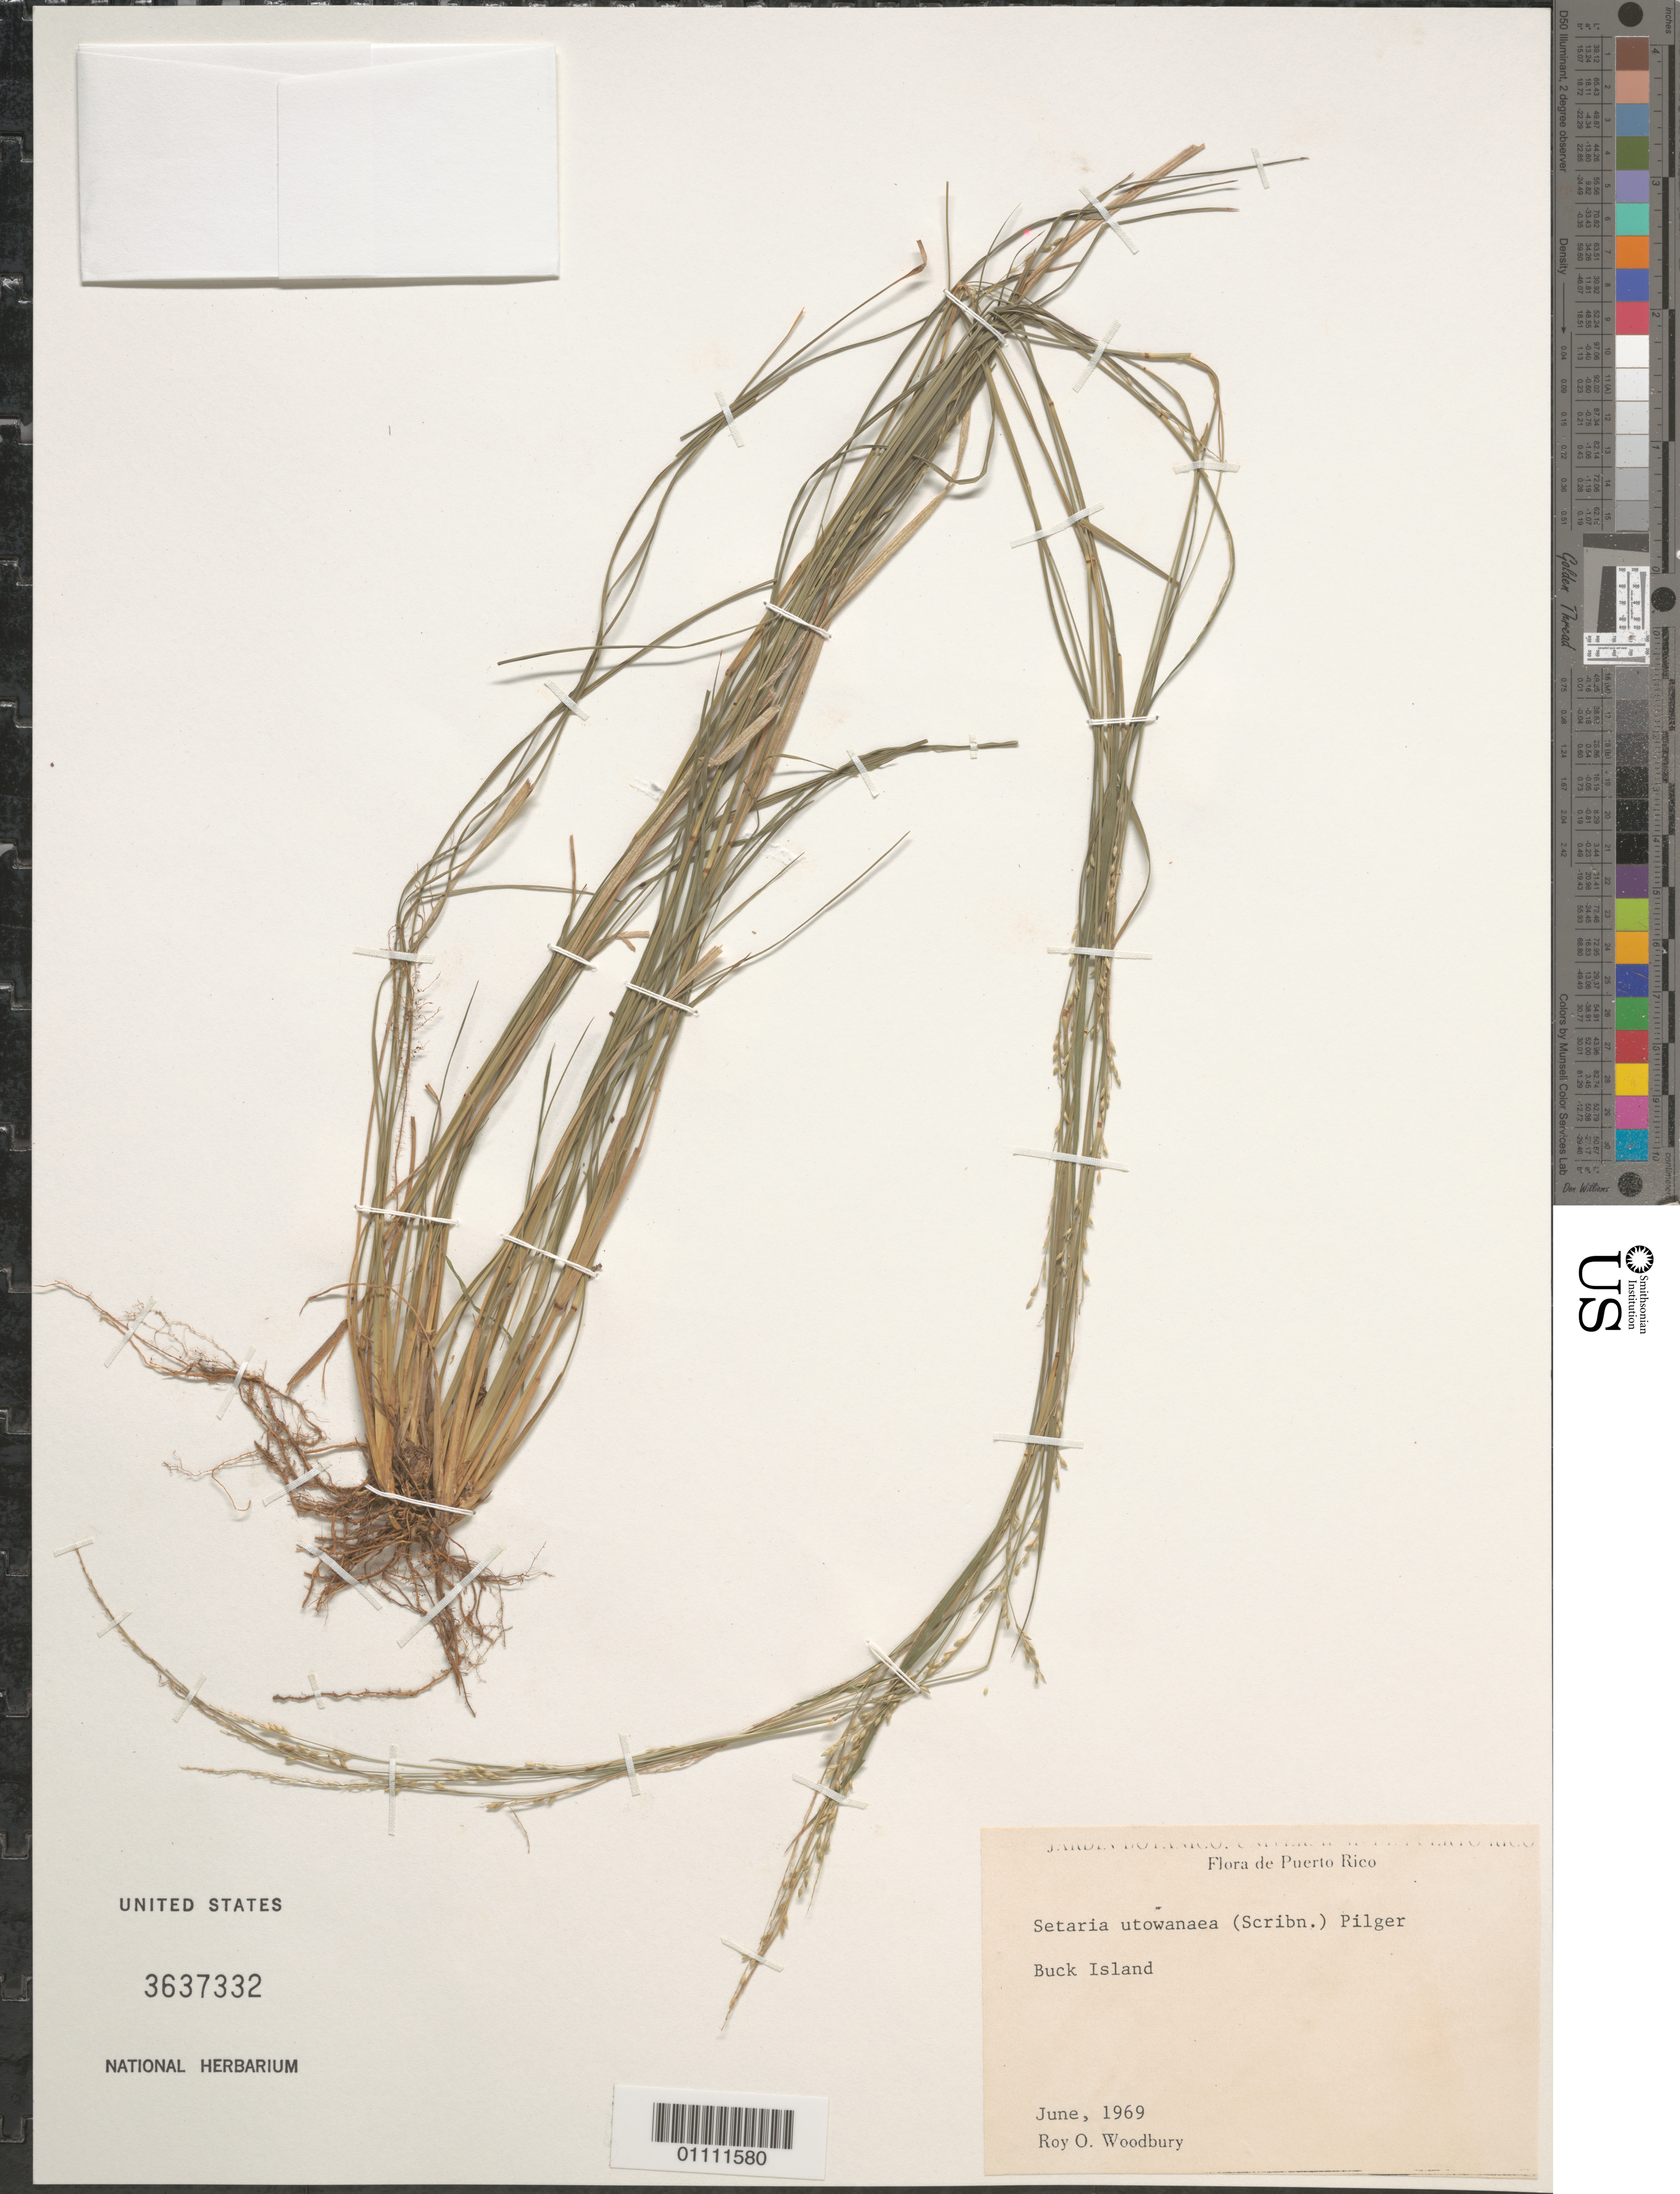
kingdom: Plantae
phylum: Tracheophyta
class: Liliopsida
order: Poales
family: Poaceae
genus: Setaria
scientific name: Setaria utowanaea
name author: (Scribn.) Pilg.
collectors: R. O. Woodbury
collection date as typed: Jun 1969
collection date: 1969-06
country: Puerto Rico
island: Buck I.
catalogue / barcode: US 3637332